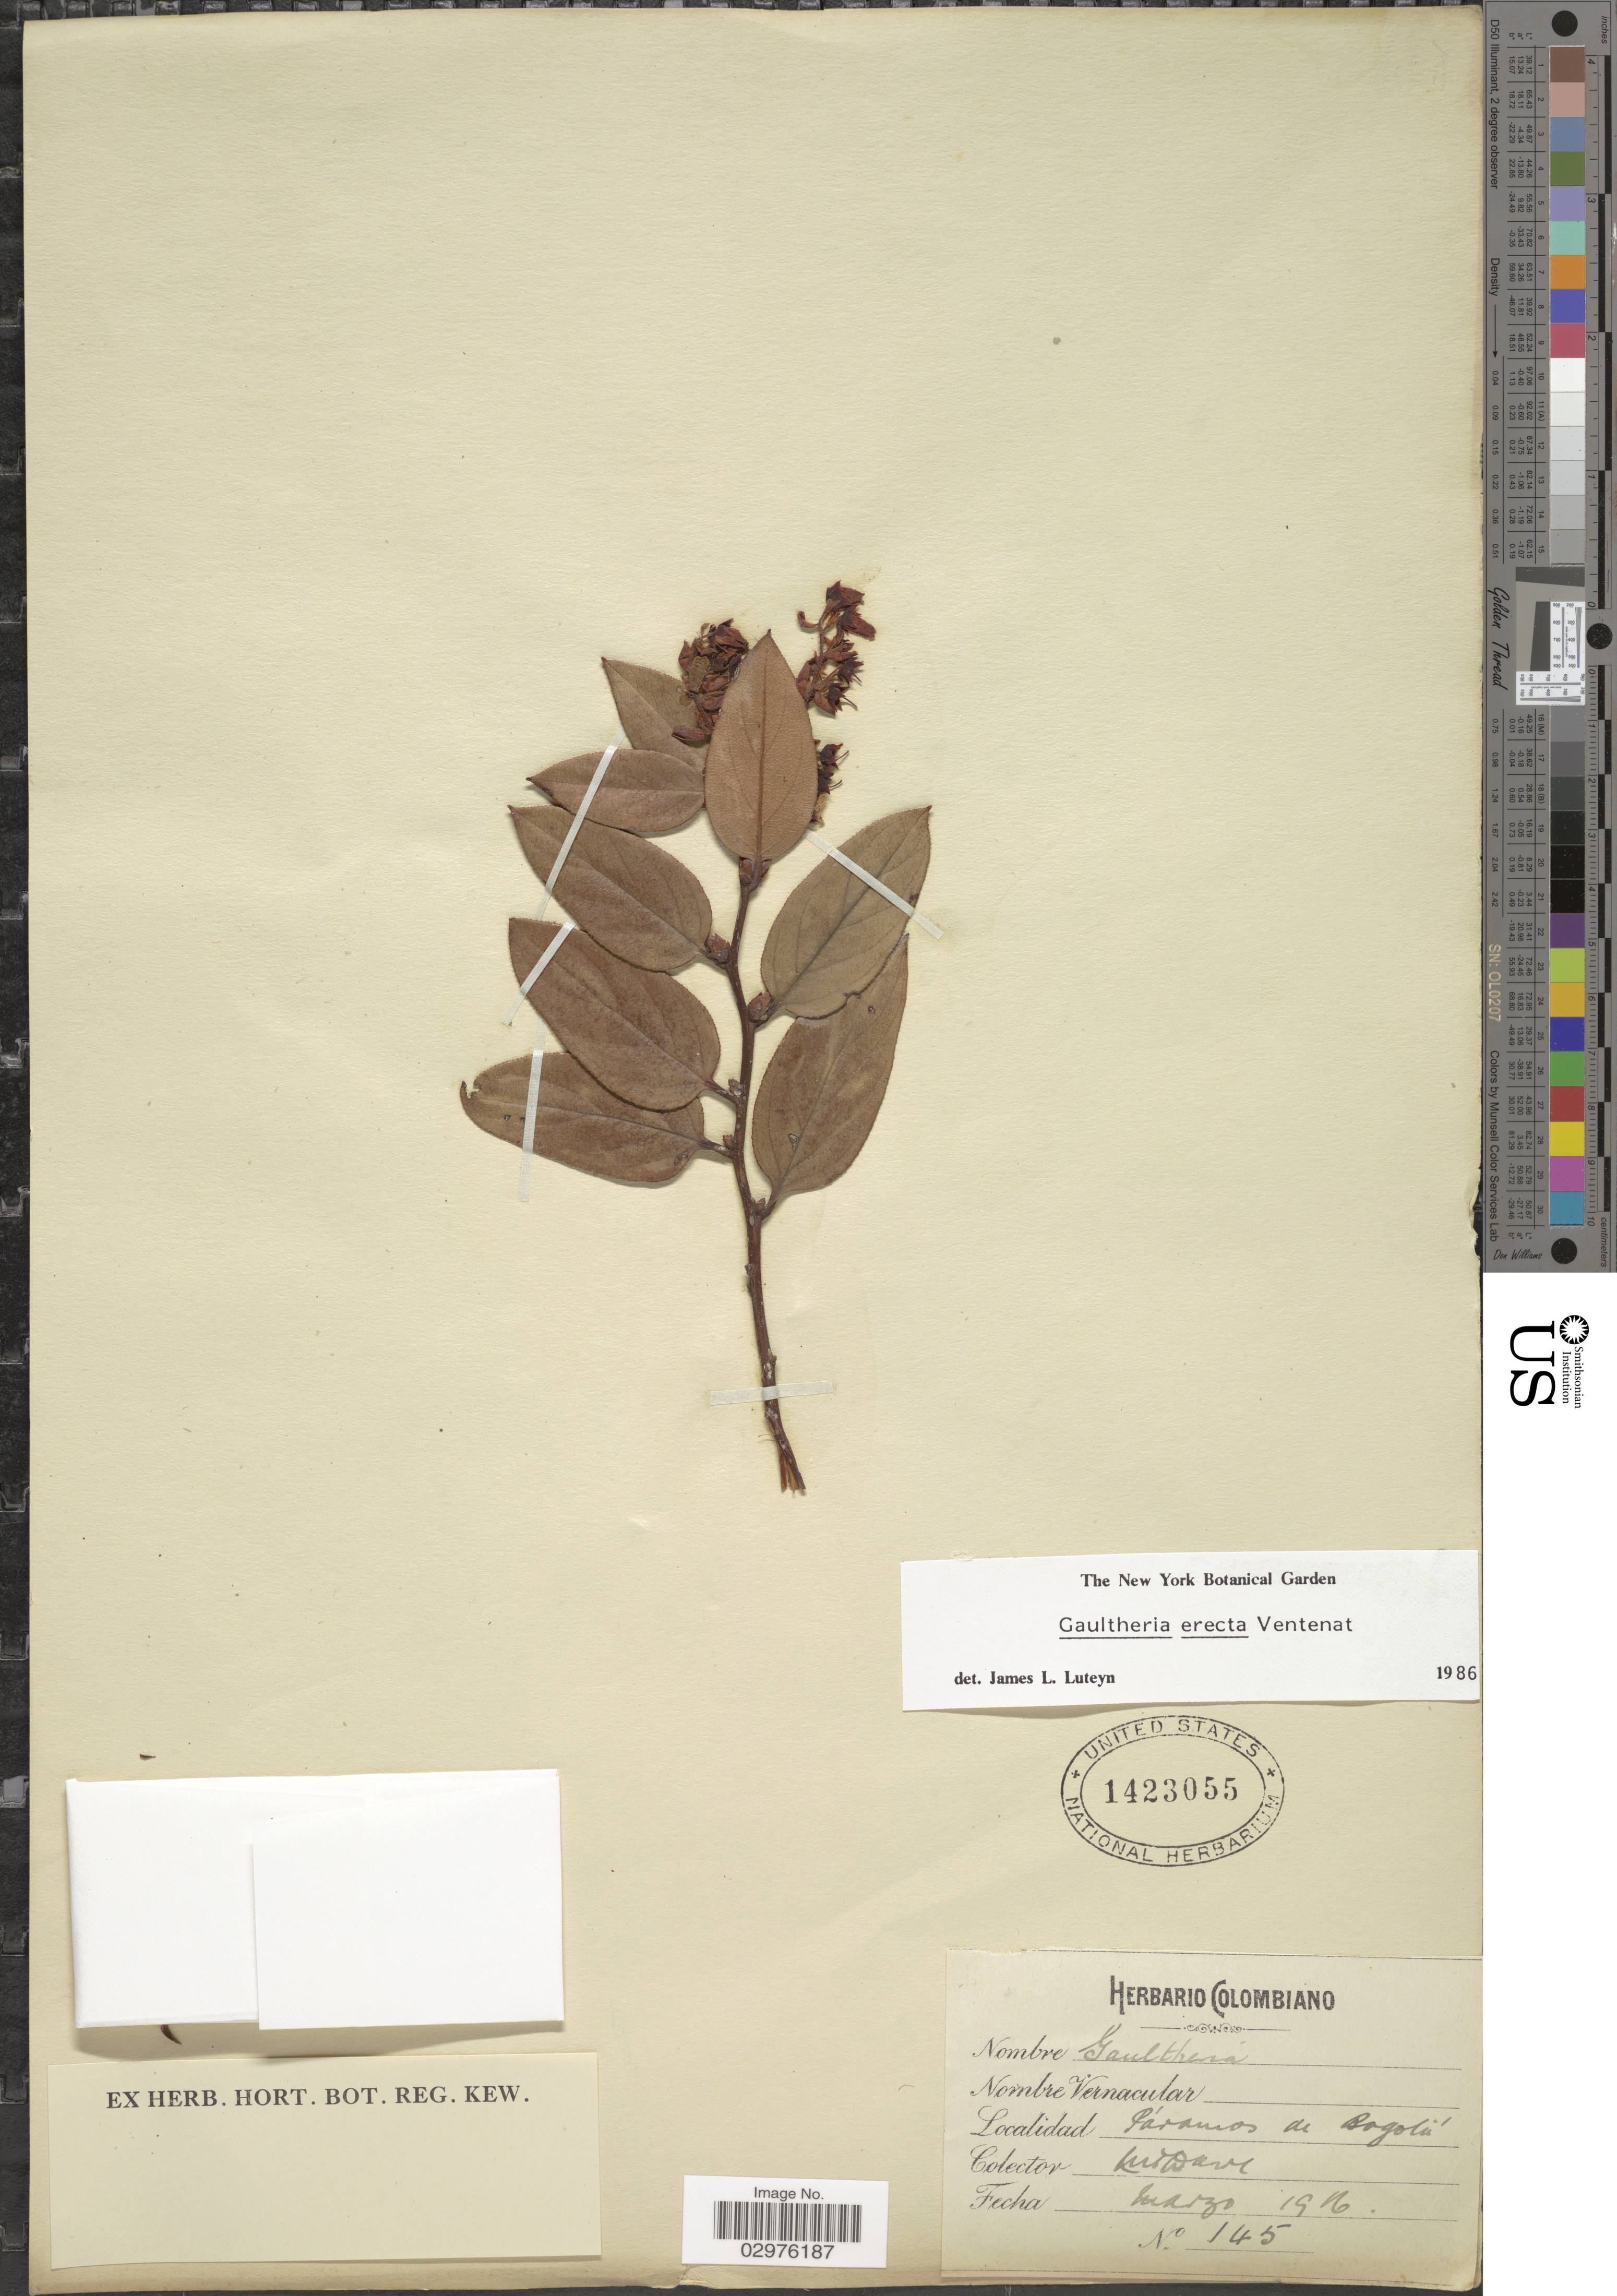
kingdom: Plantae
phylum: Tracheophyta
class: Magnoliopsida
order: Ericales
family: Ericaceae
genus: Gaultheria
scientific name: Gaultheria erecta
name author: Vent.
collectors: M. T. Dawe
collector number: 145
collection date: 1916-03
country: Colombia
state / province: Bogota D.C.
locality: Páramos de Bogotá.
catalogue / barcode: US 1423055